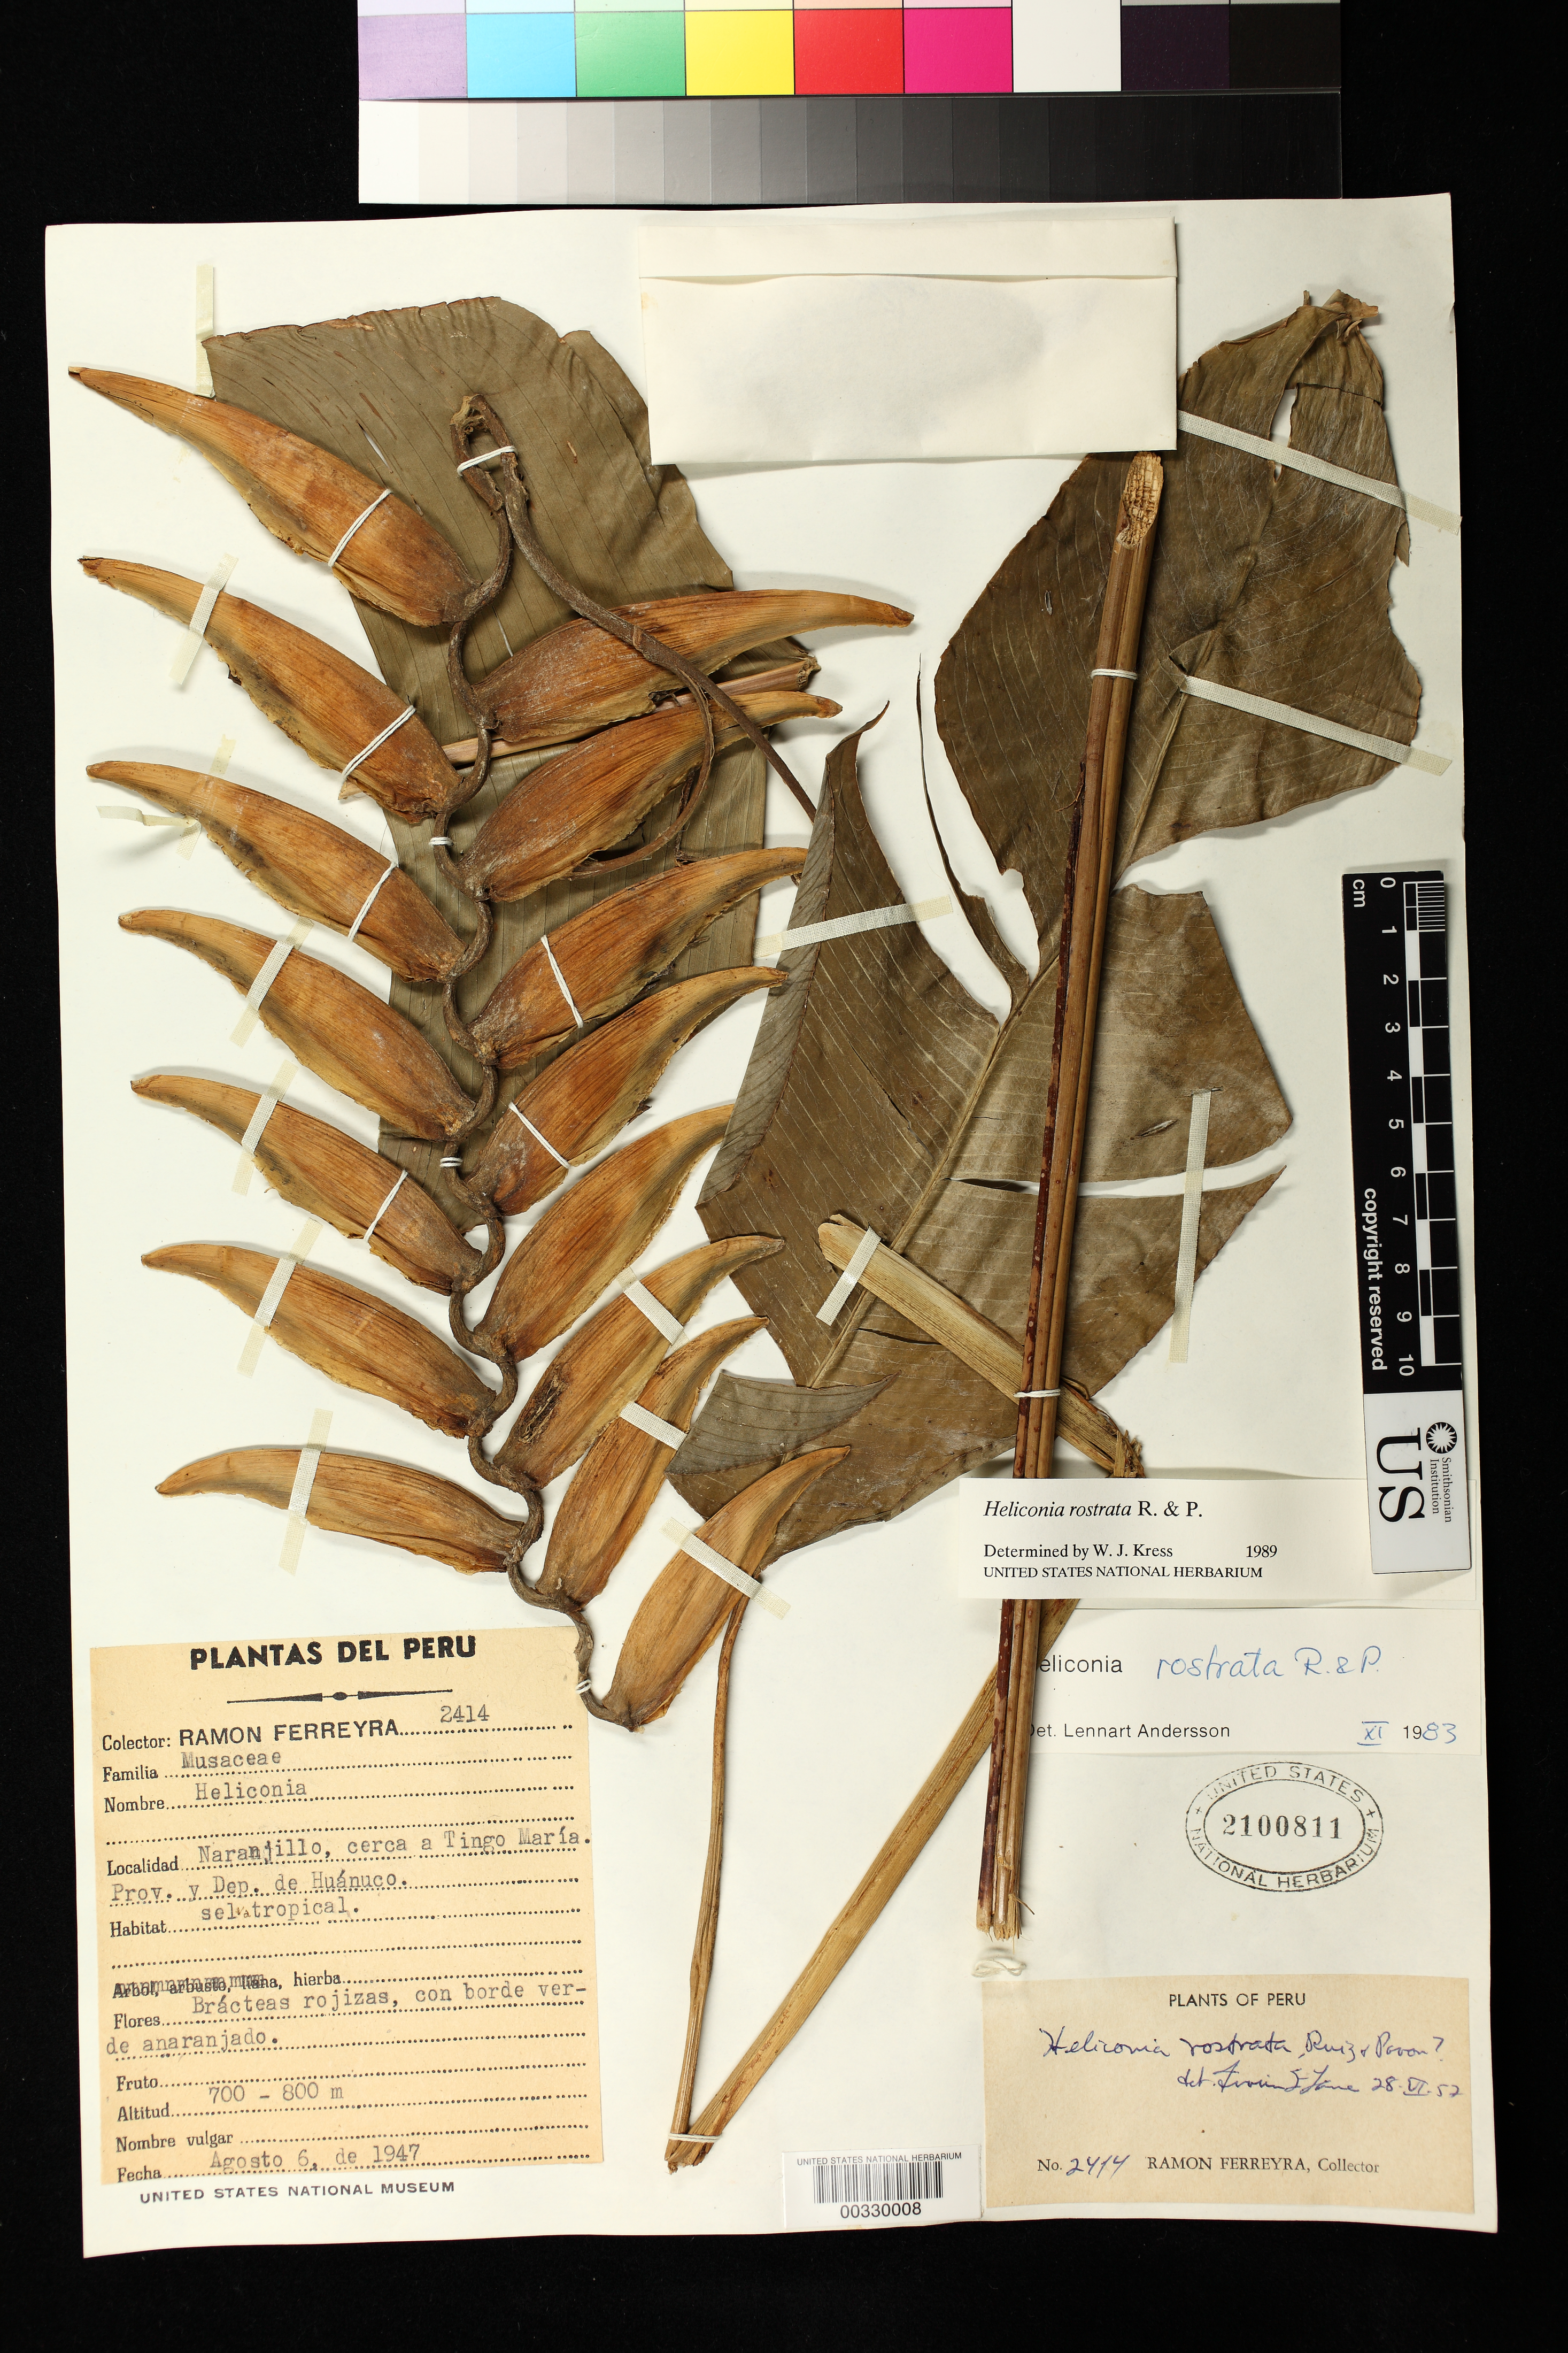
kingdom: Plantae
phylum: Tracheophyta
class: Liliopsida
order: Zingiberales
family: Heliconiaceae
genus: Heliconia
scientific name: Heliconia rostrata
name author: Ruiz & Pav.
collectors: R. A. Ferreyra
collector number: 2414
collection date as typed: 06 Aug 1947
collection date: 1947-08-06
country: Peru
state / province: Huánuco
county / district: Huánuco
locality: Naranjillo, near Tingo María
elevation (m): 700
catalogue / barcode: US 2100811